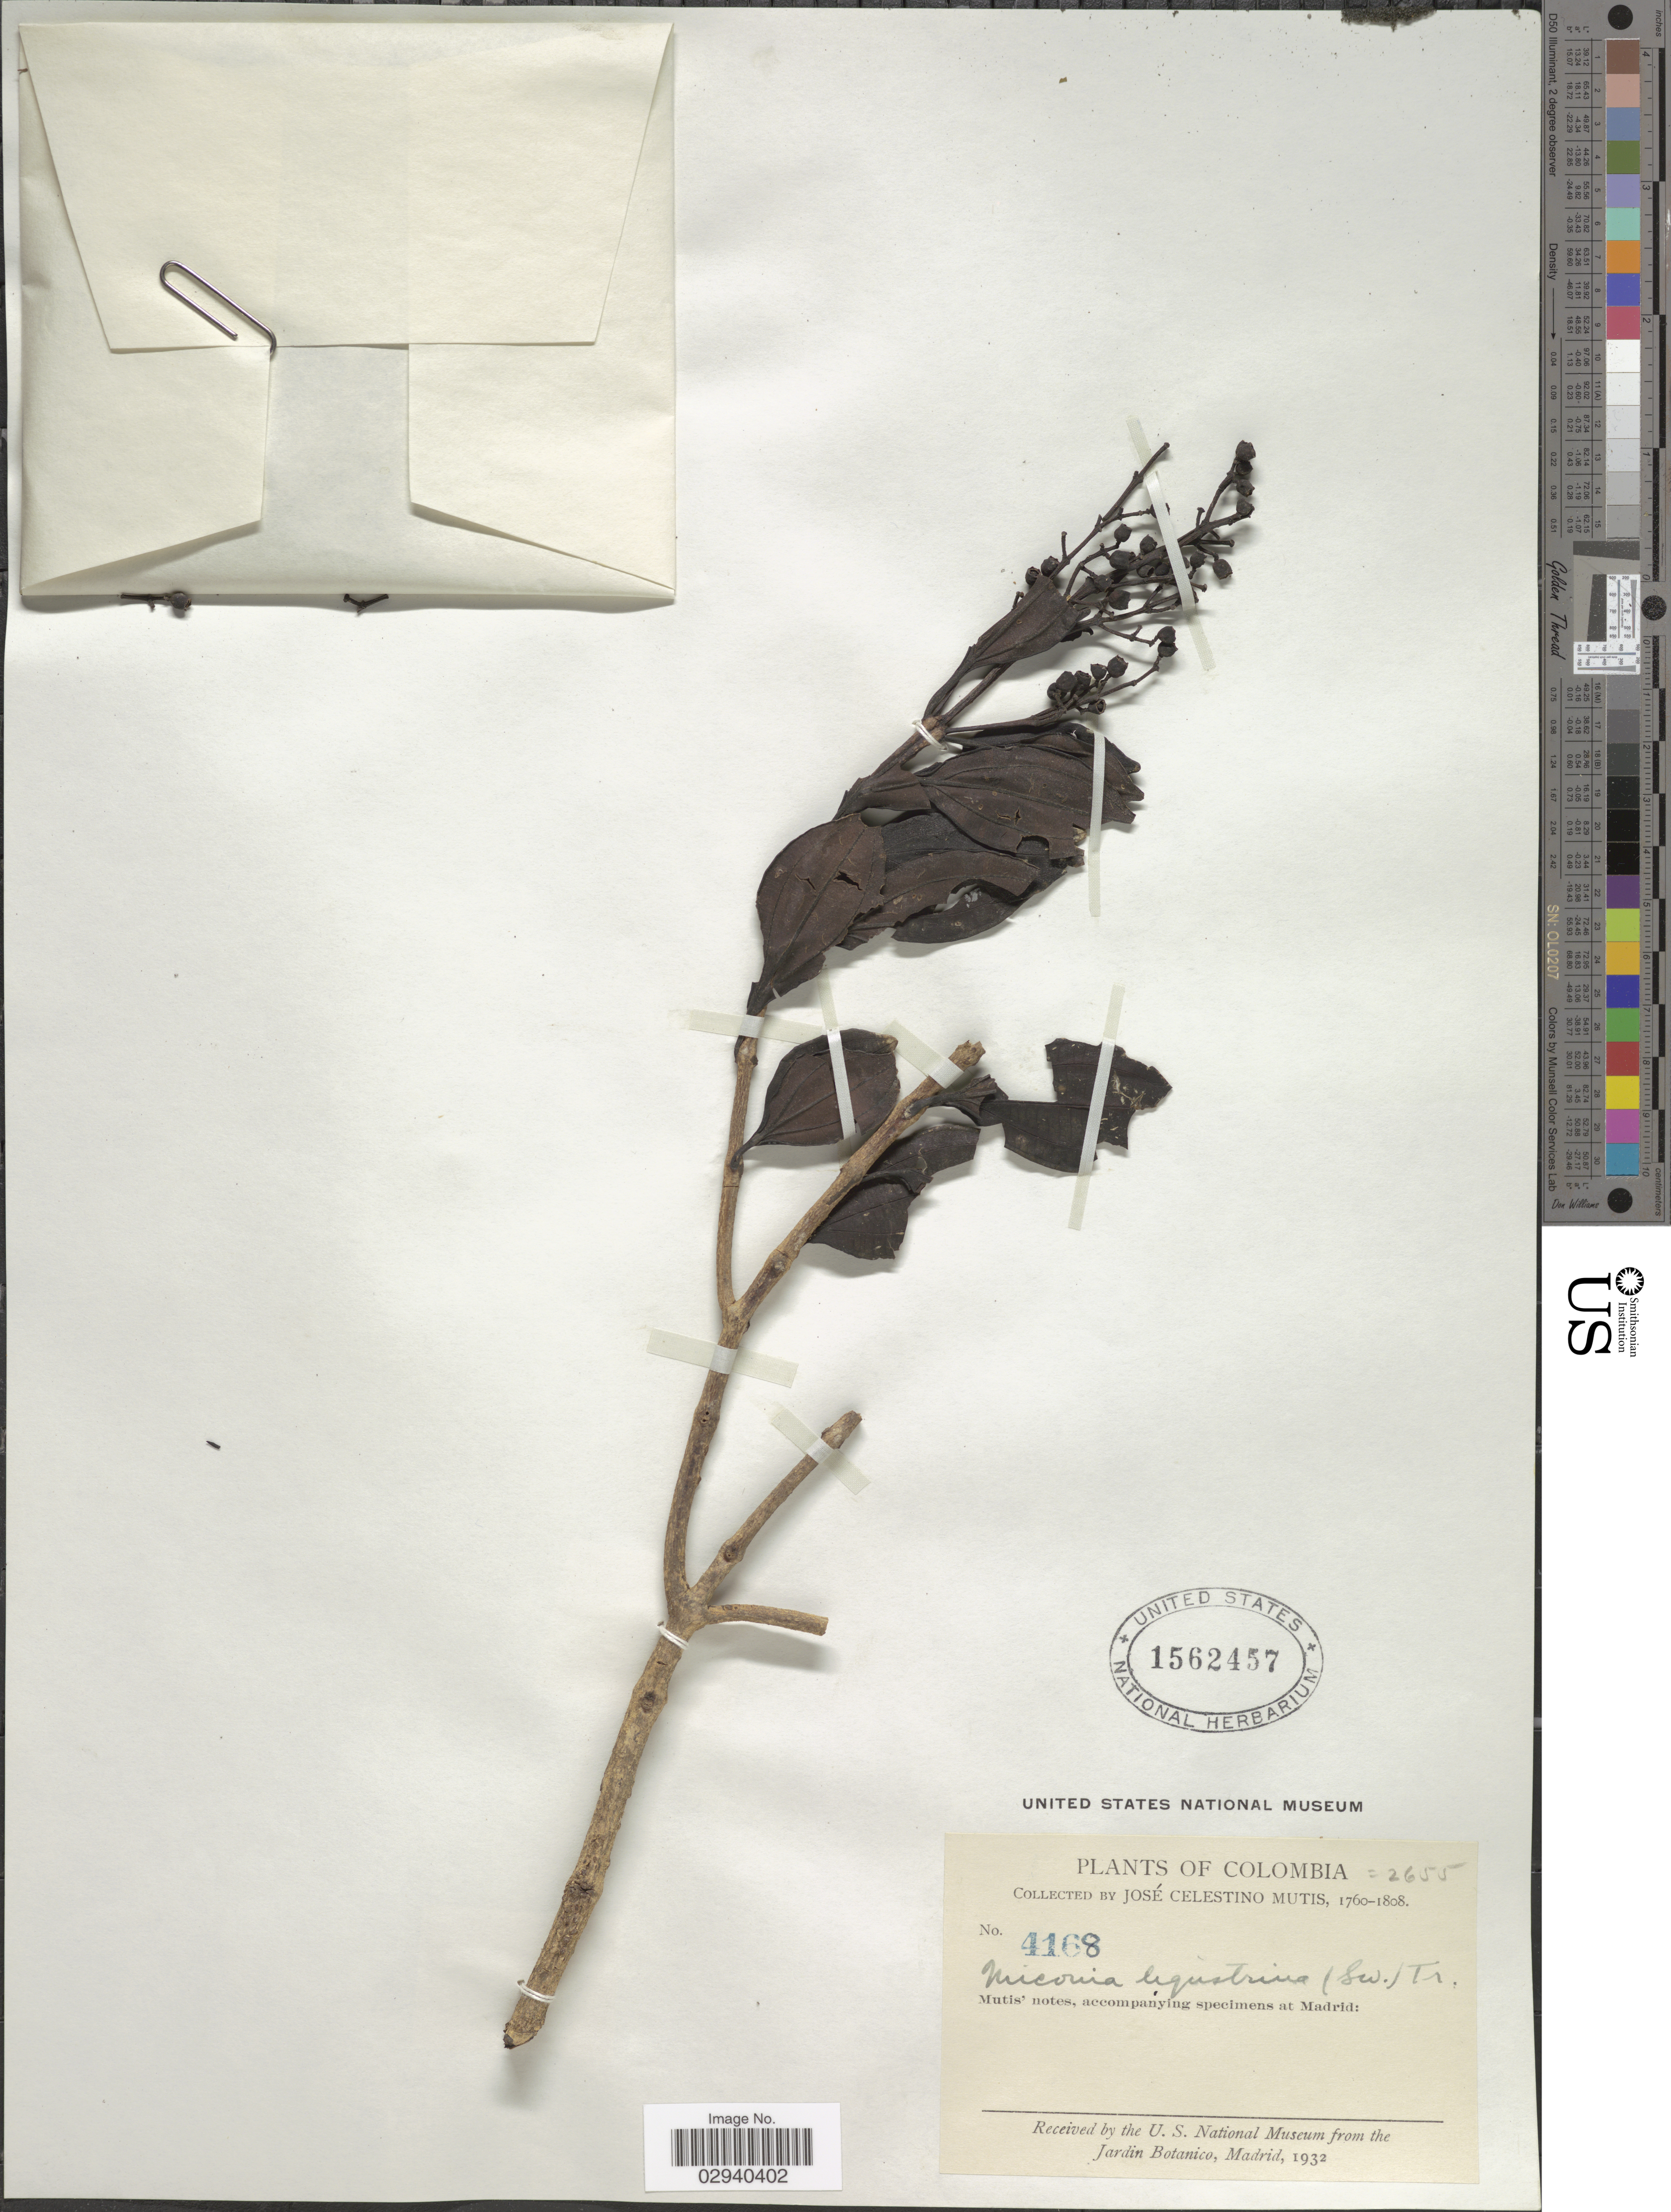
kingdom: Plantae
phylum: Tracheophyta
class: Magnoliopsida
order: Myrtales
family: Melastomataceae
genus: Miconia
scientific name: Miconia ligustrina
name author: (Sw.) Triana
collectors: J. C. B. Mutis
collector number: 4168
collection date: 1760/1808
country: Colombia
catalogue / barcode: US 1562457